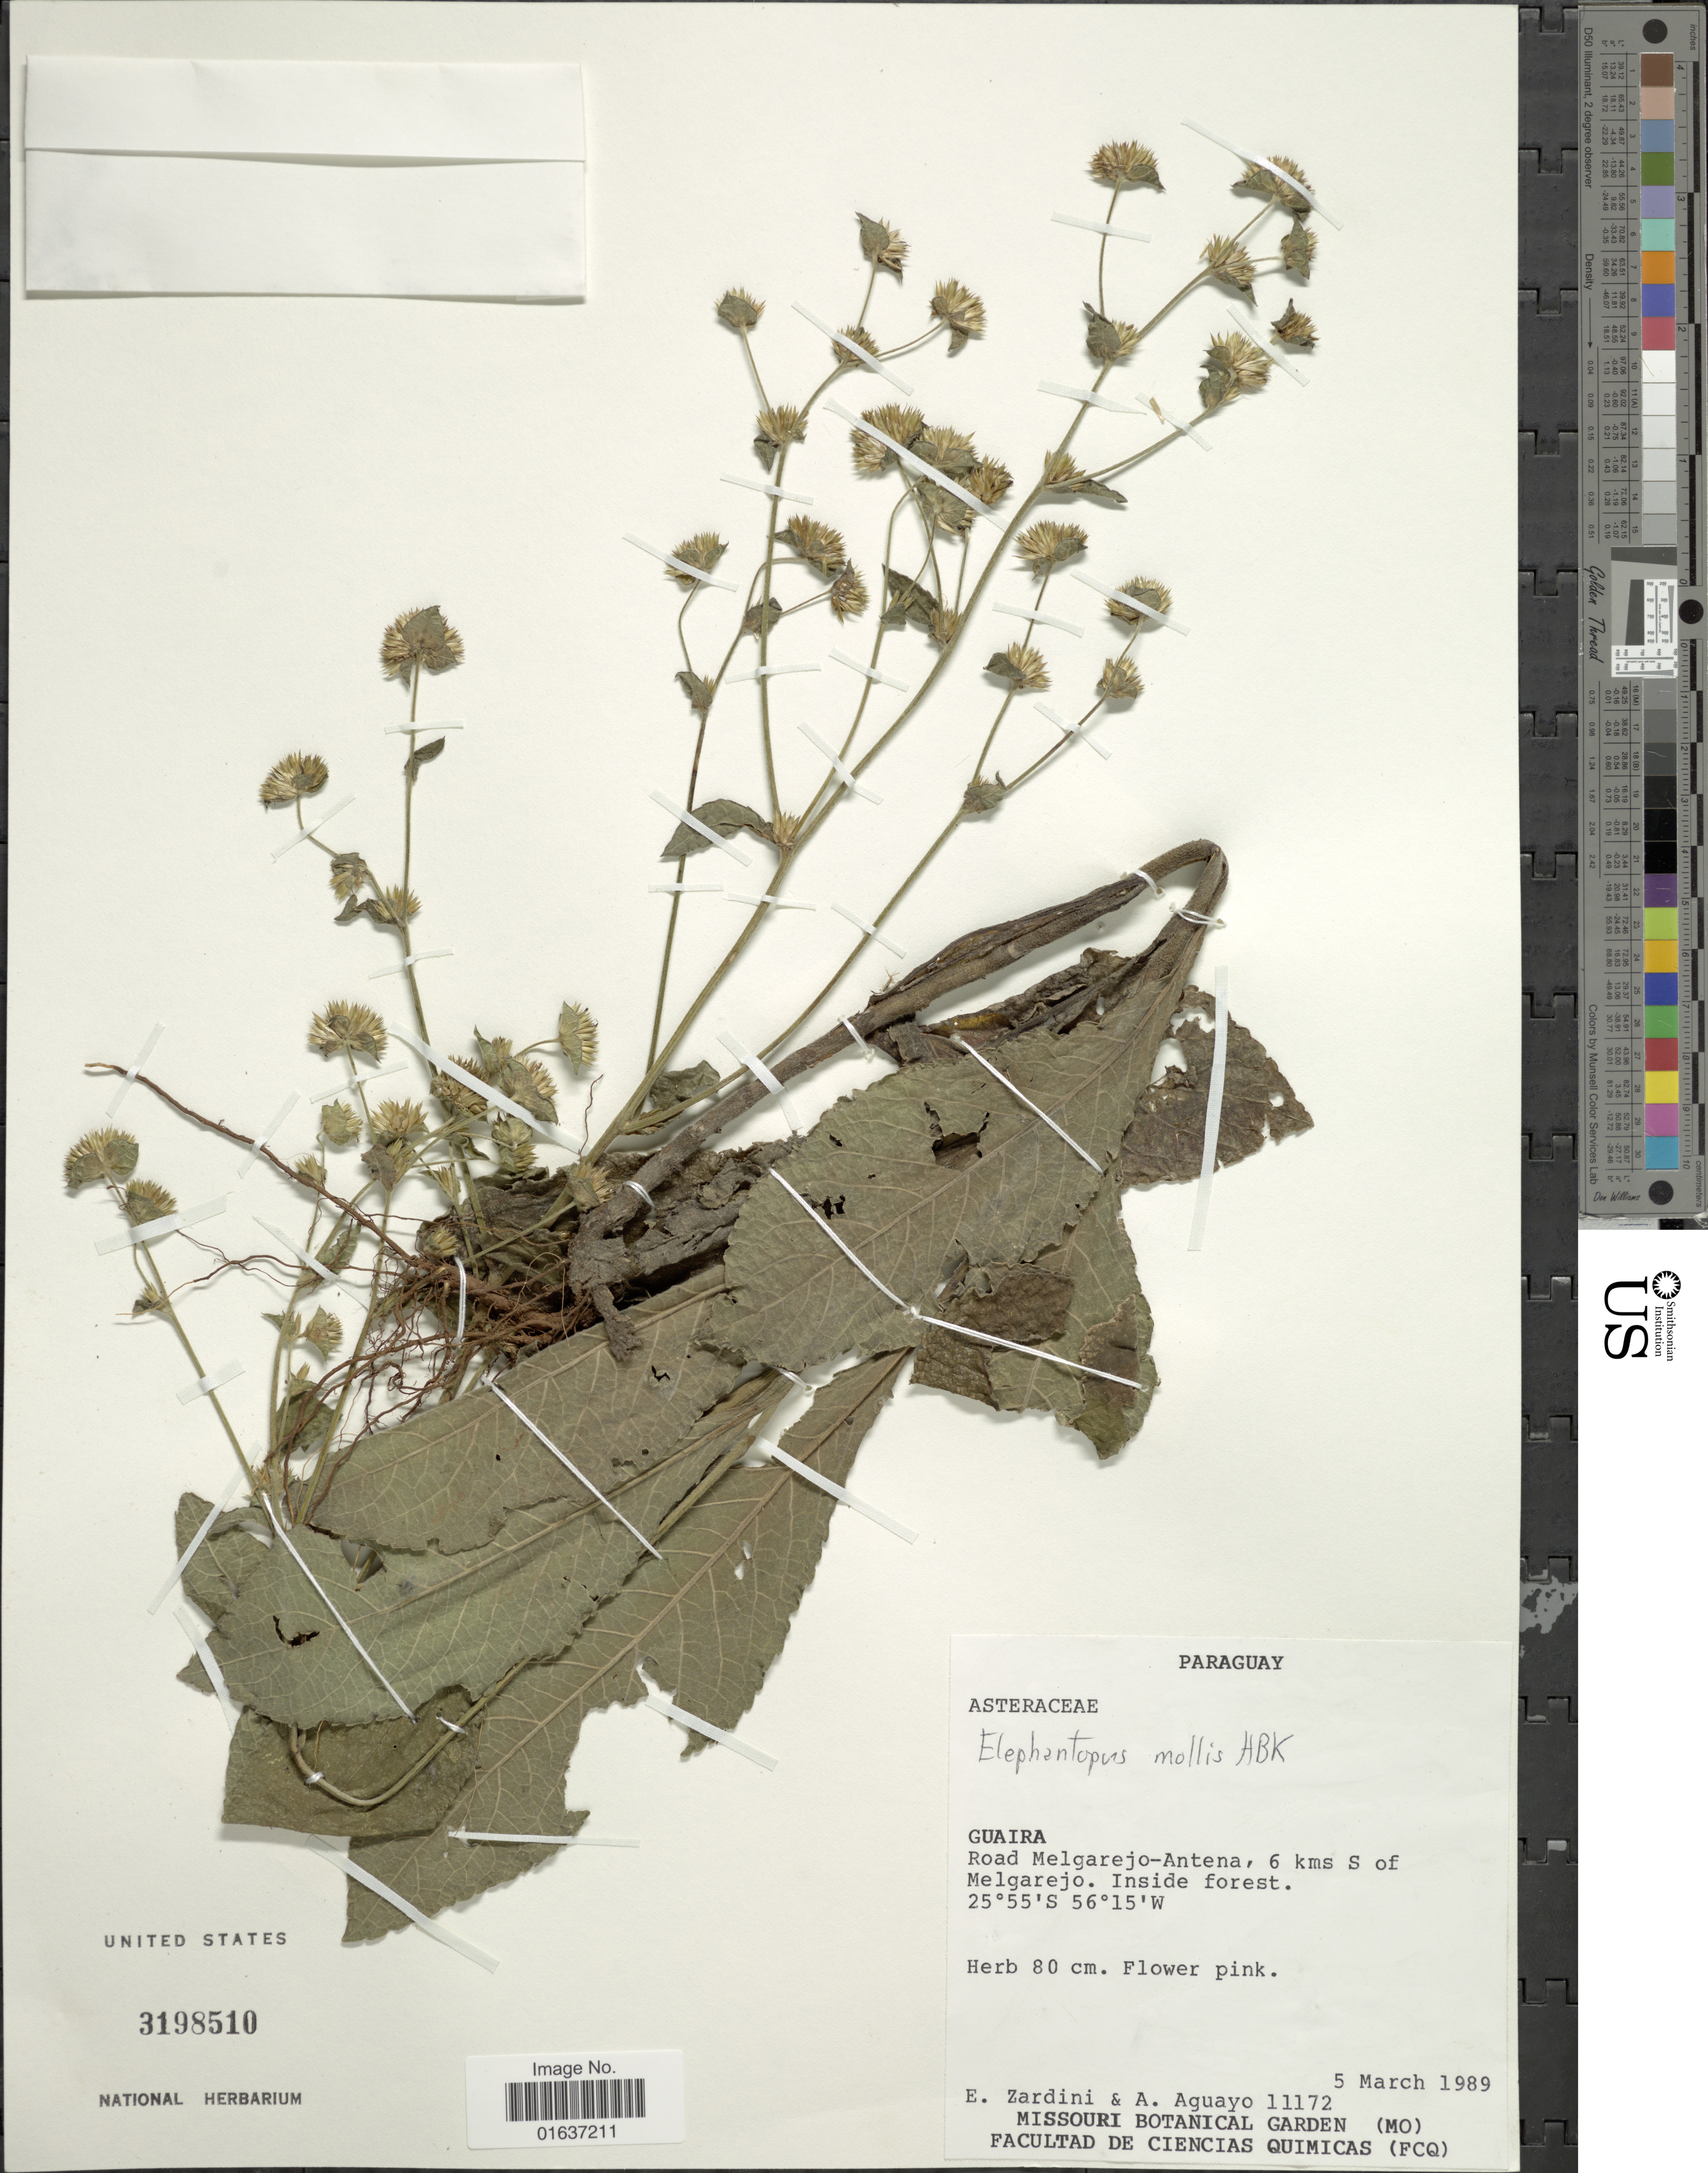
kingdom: Plantae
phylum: Tracheophyta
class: Magnoliopsida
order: Asterales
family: Asteraceae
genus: Elephantopus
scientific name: Elephantopus mollis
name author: Kunth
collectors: E. M. Zardini & A. Aguayo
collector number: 11172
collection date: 1989-03-05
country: Paraguay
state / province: Guaira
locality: Road Melgarejo-Antena, 6 kms S of Meljarejo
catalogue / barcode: US 3198510